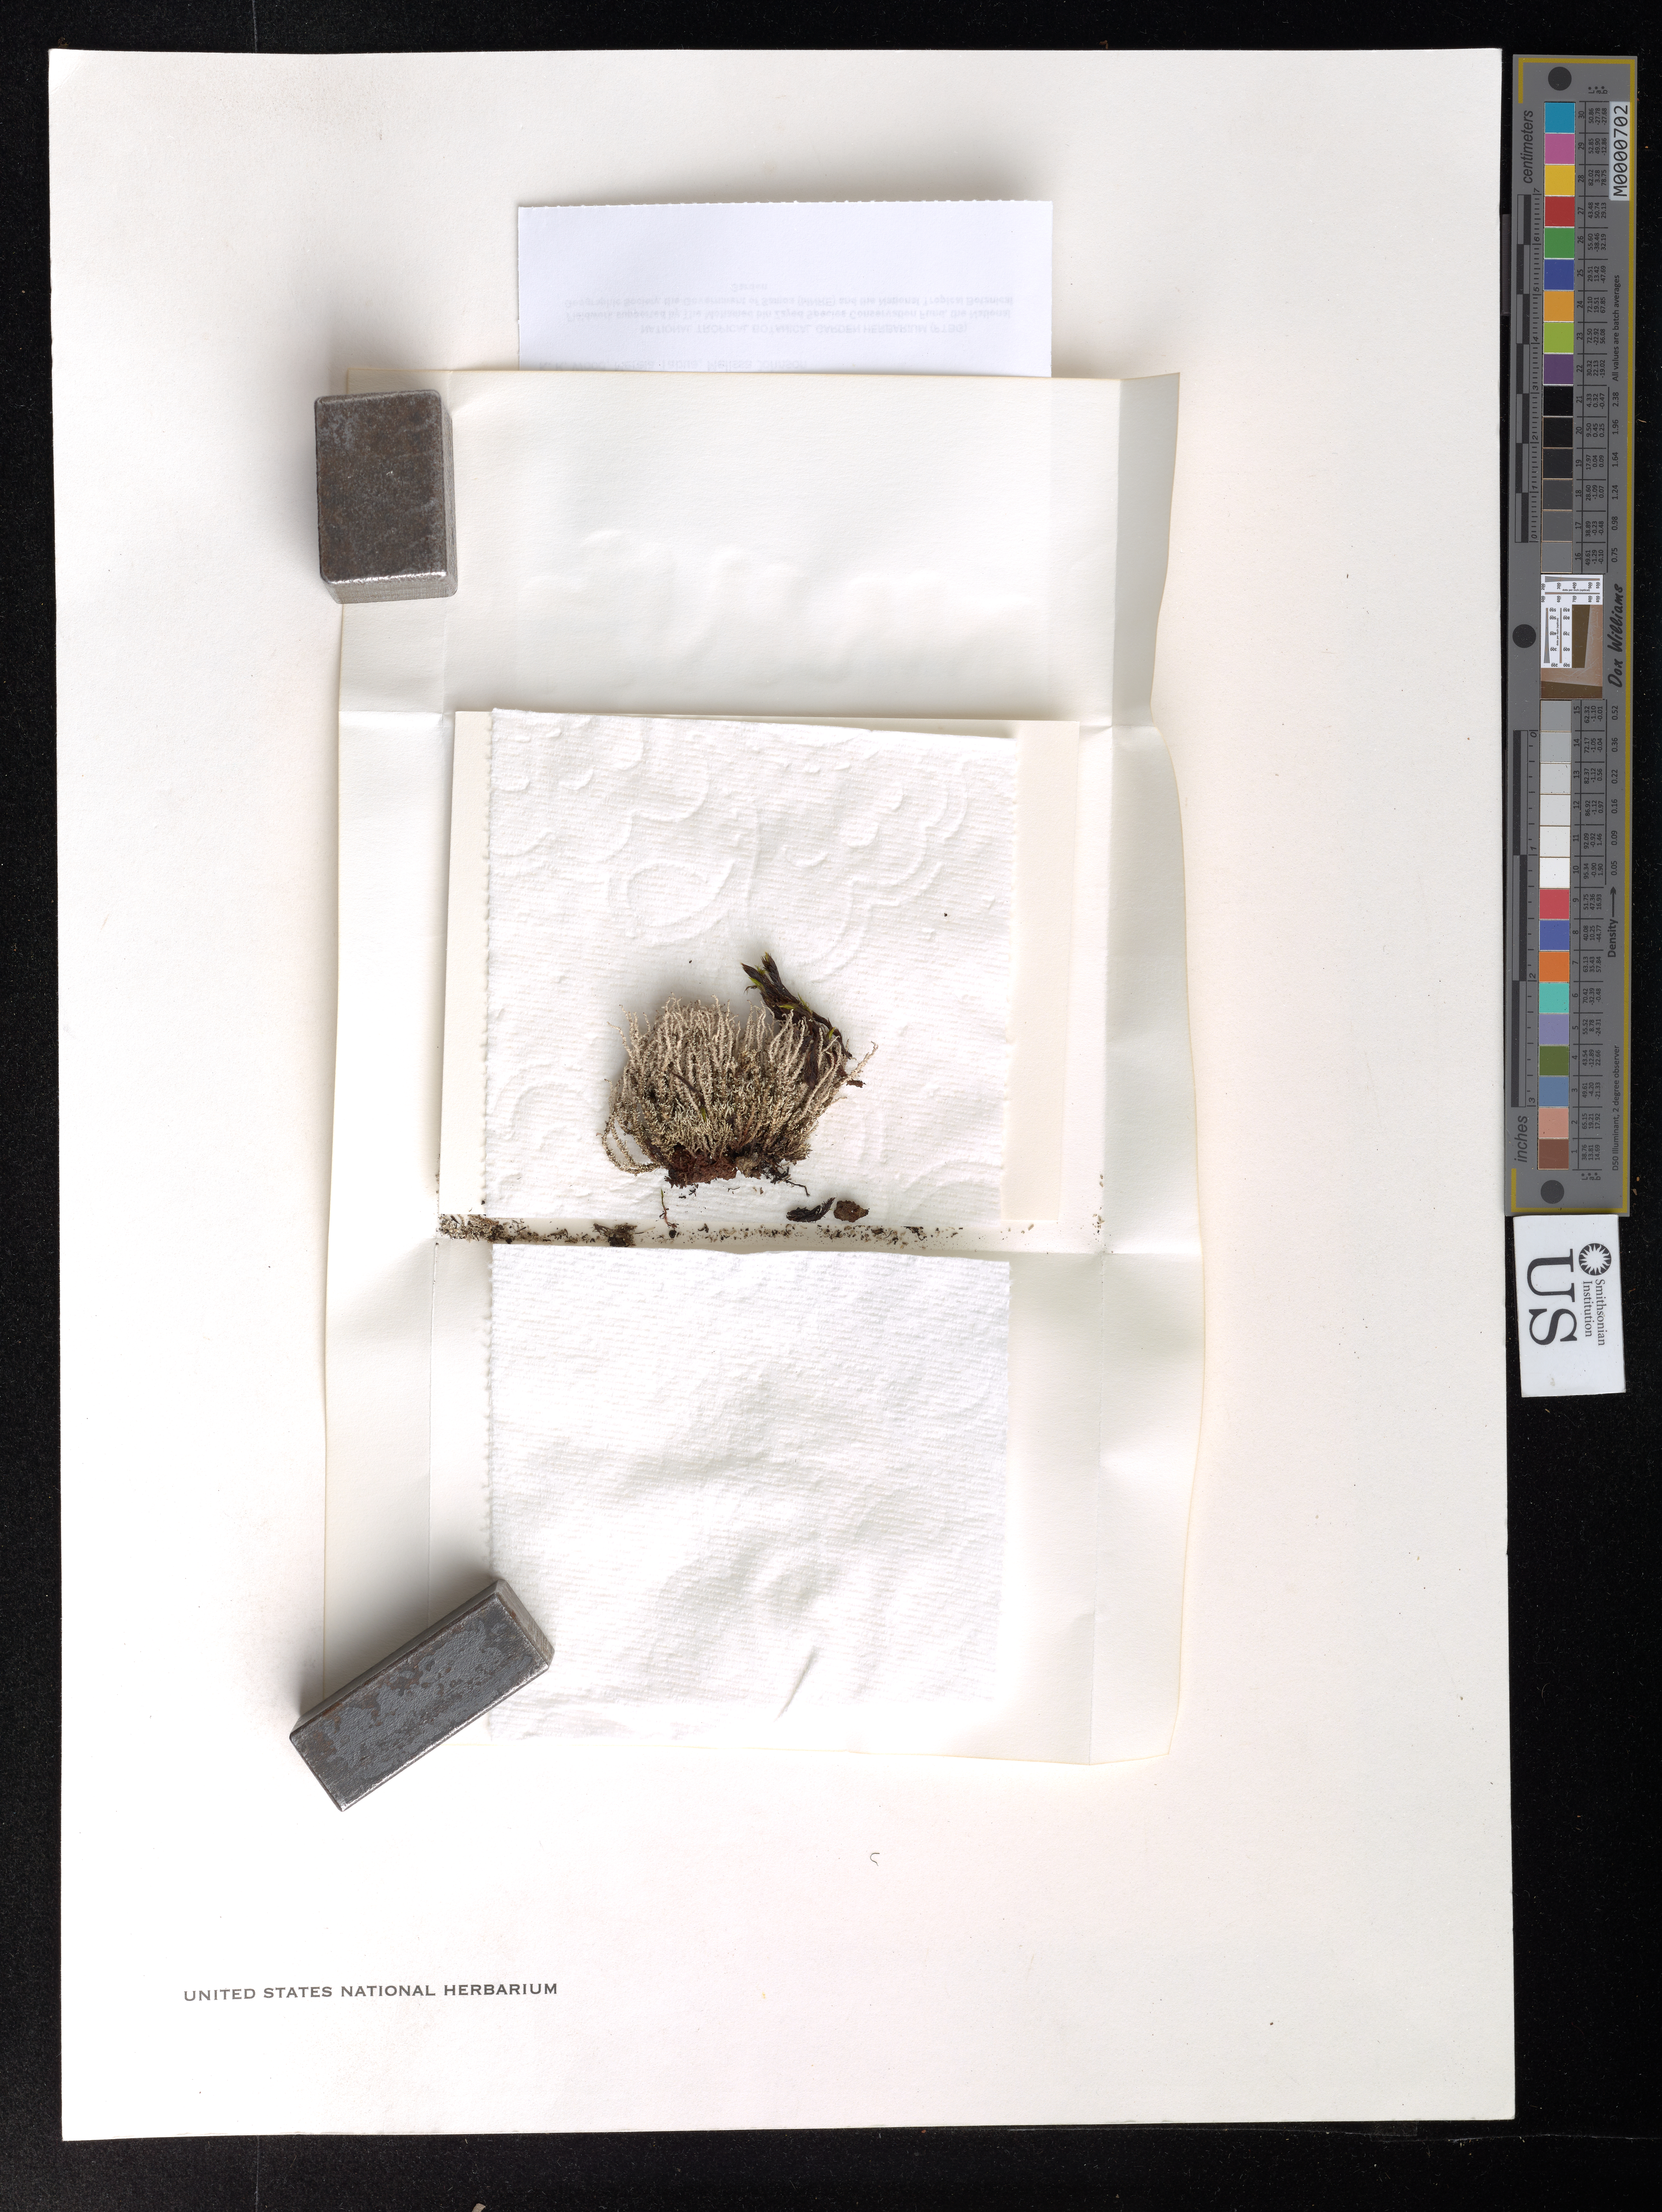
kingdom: Fungi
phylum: Ascomycota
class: Lecanoromycetes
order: Lecanorales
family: Stereocaulaceae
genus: Stereocaulon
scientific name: Stereocaulon sp.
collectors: T. W. Flynn, K. R. Wood, M. Tabua & M. Johnson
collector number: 8588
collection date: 2016-06-23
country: Samoa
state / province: Gagaifomauga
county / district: Savaii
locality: Mt. Mata o Le Afi camp area.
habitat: Scrub vegetation over cinder, w/ grasses, sedges, Vaccinium, Wikstroemia.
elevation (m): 1640